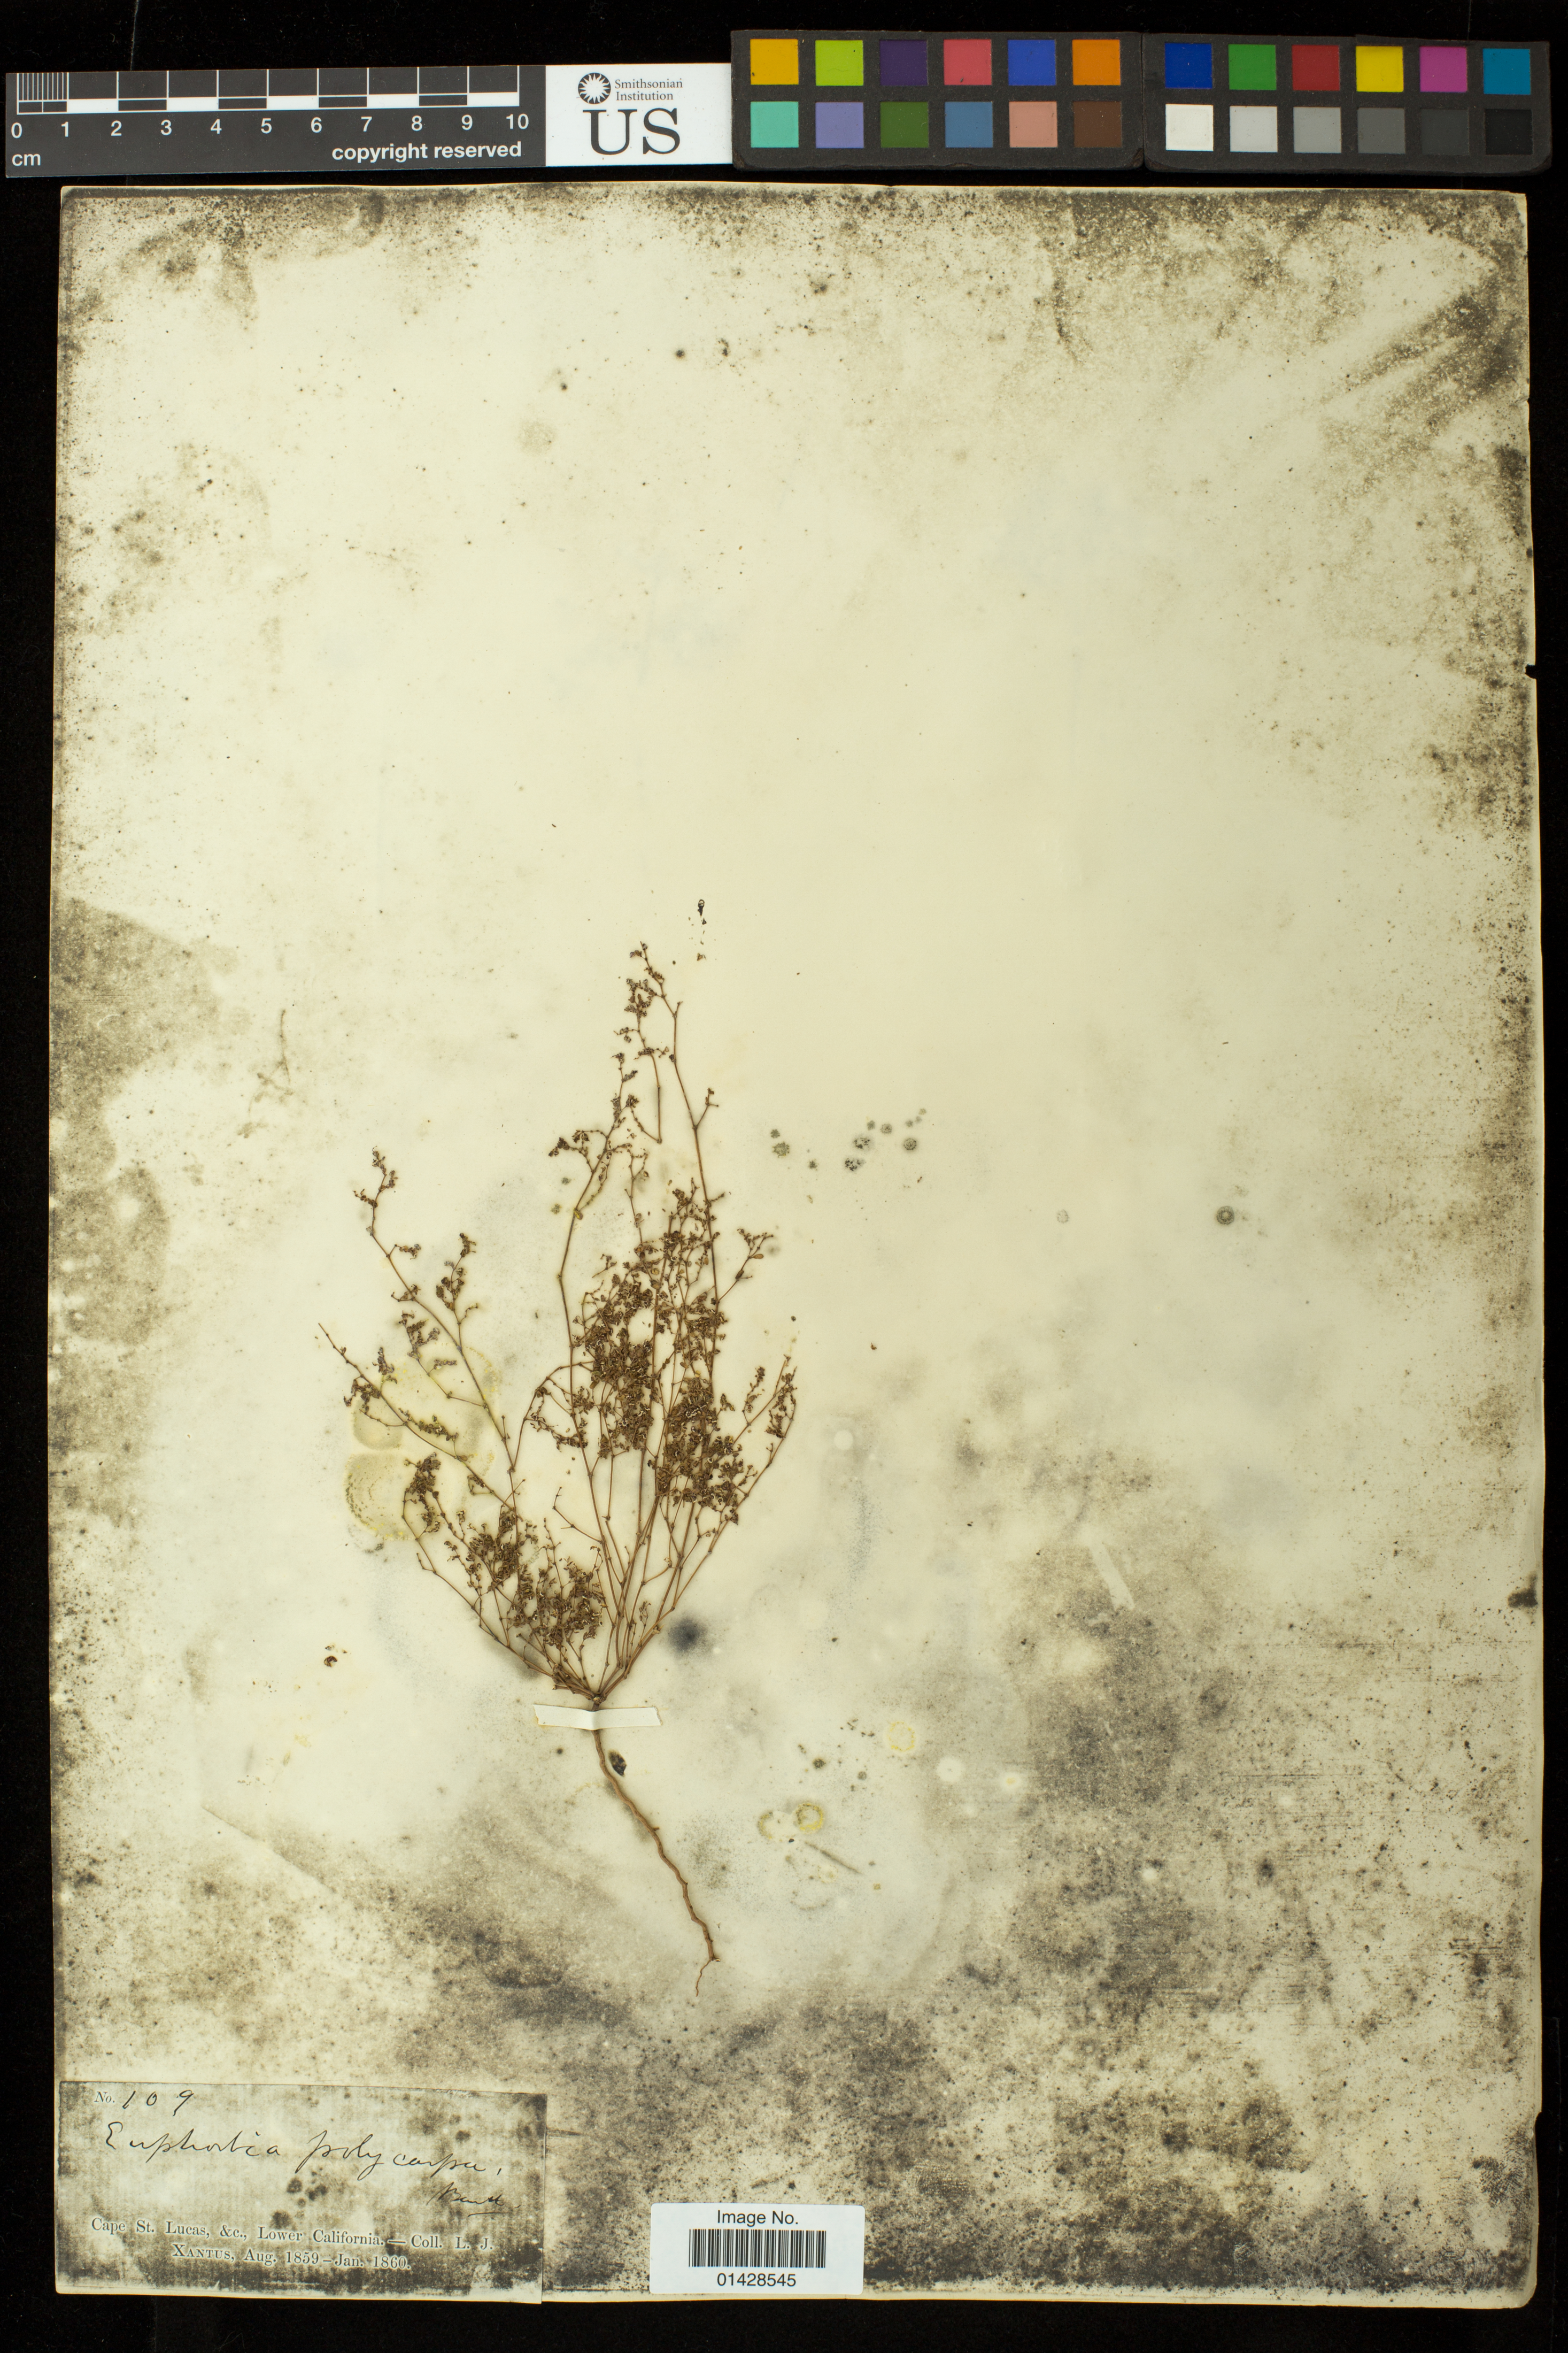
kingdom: Plantae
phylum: Tracheophyta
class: Magnoliopsida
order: Malpighiales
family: Euphorbiaceae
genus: Euphorbia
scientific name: Euphorbia polycarpa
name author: Benth.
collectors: L. J. Xantus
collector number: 109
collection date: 1859-08/1860-01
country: Mexico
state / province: Baja California Sur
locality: Cape St. Lucas, & c., Lower California